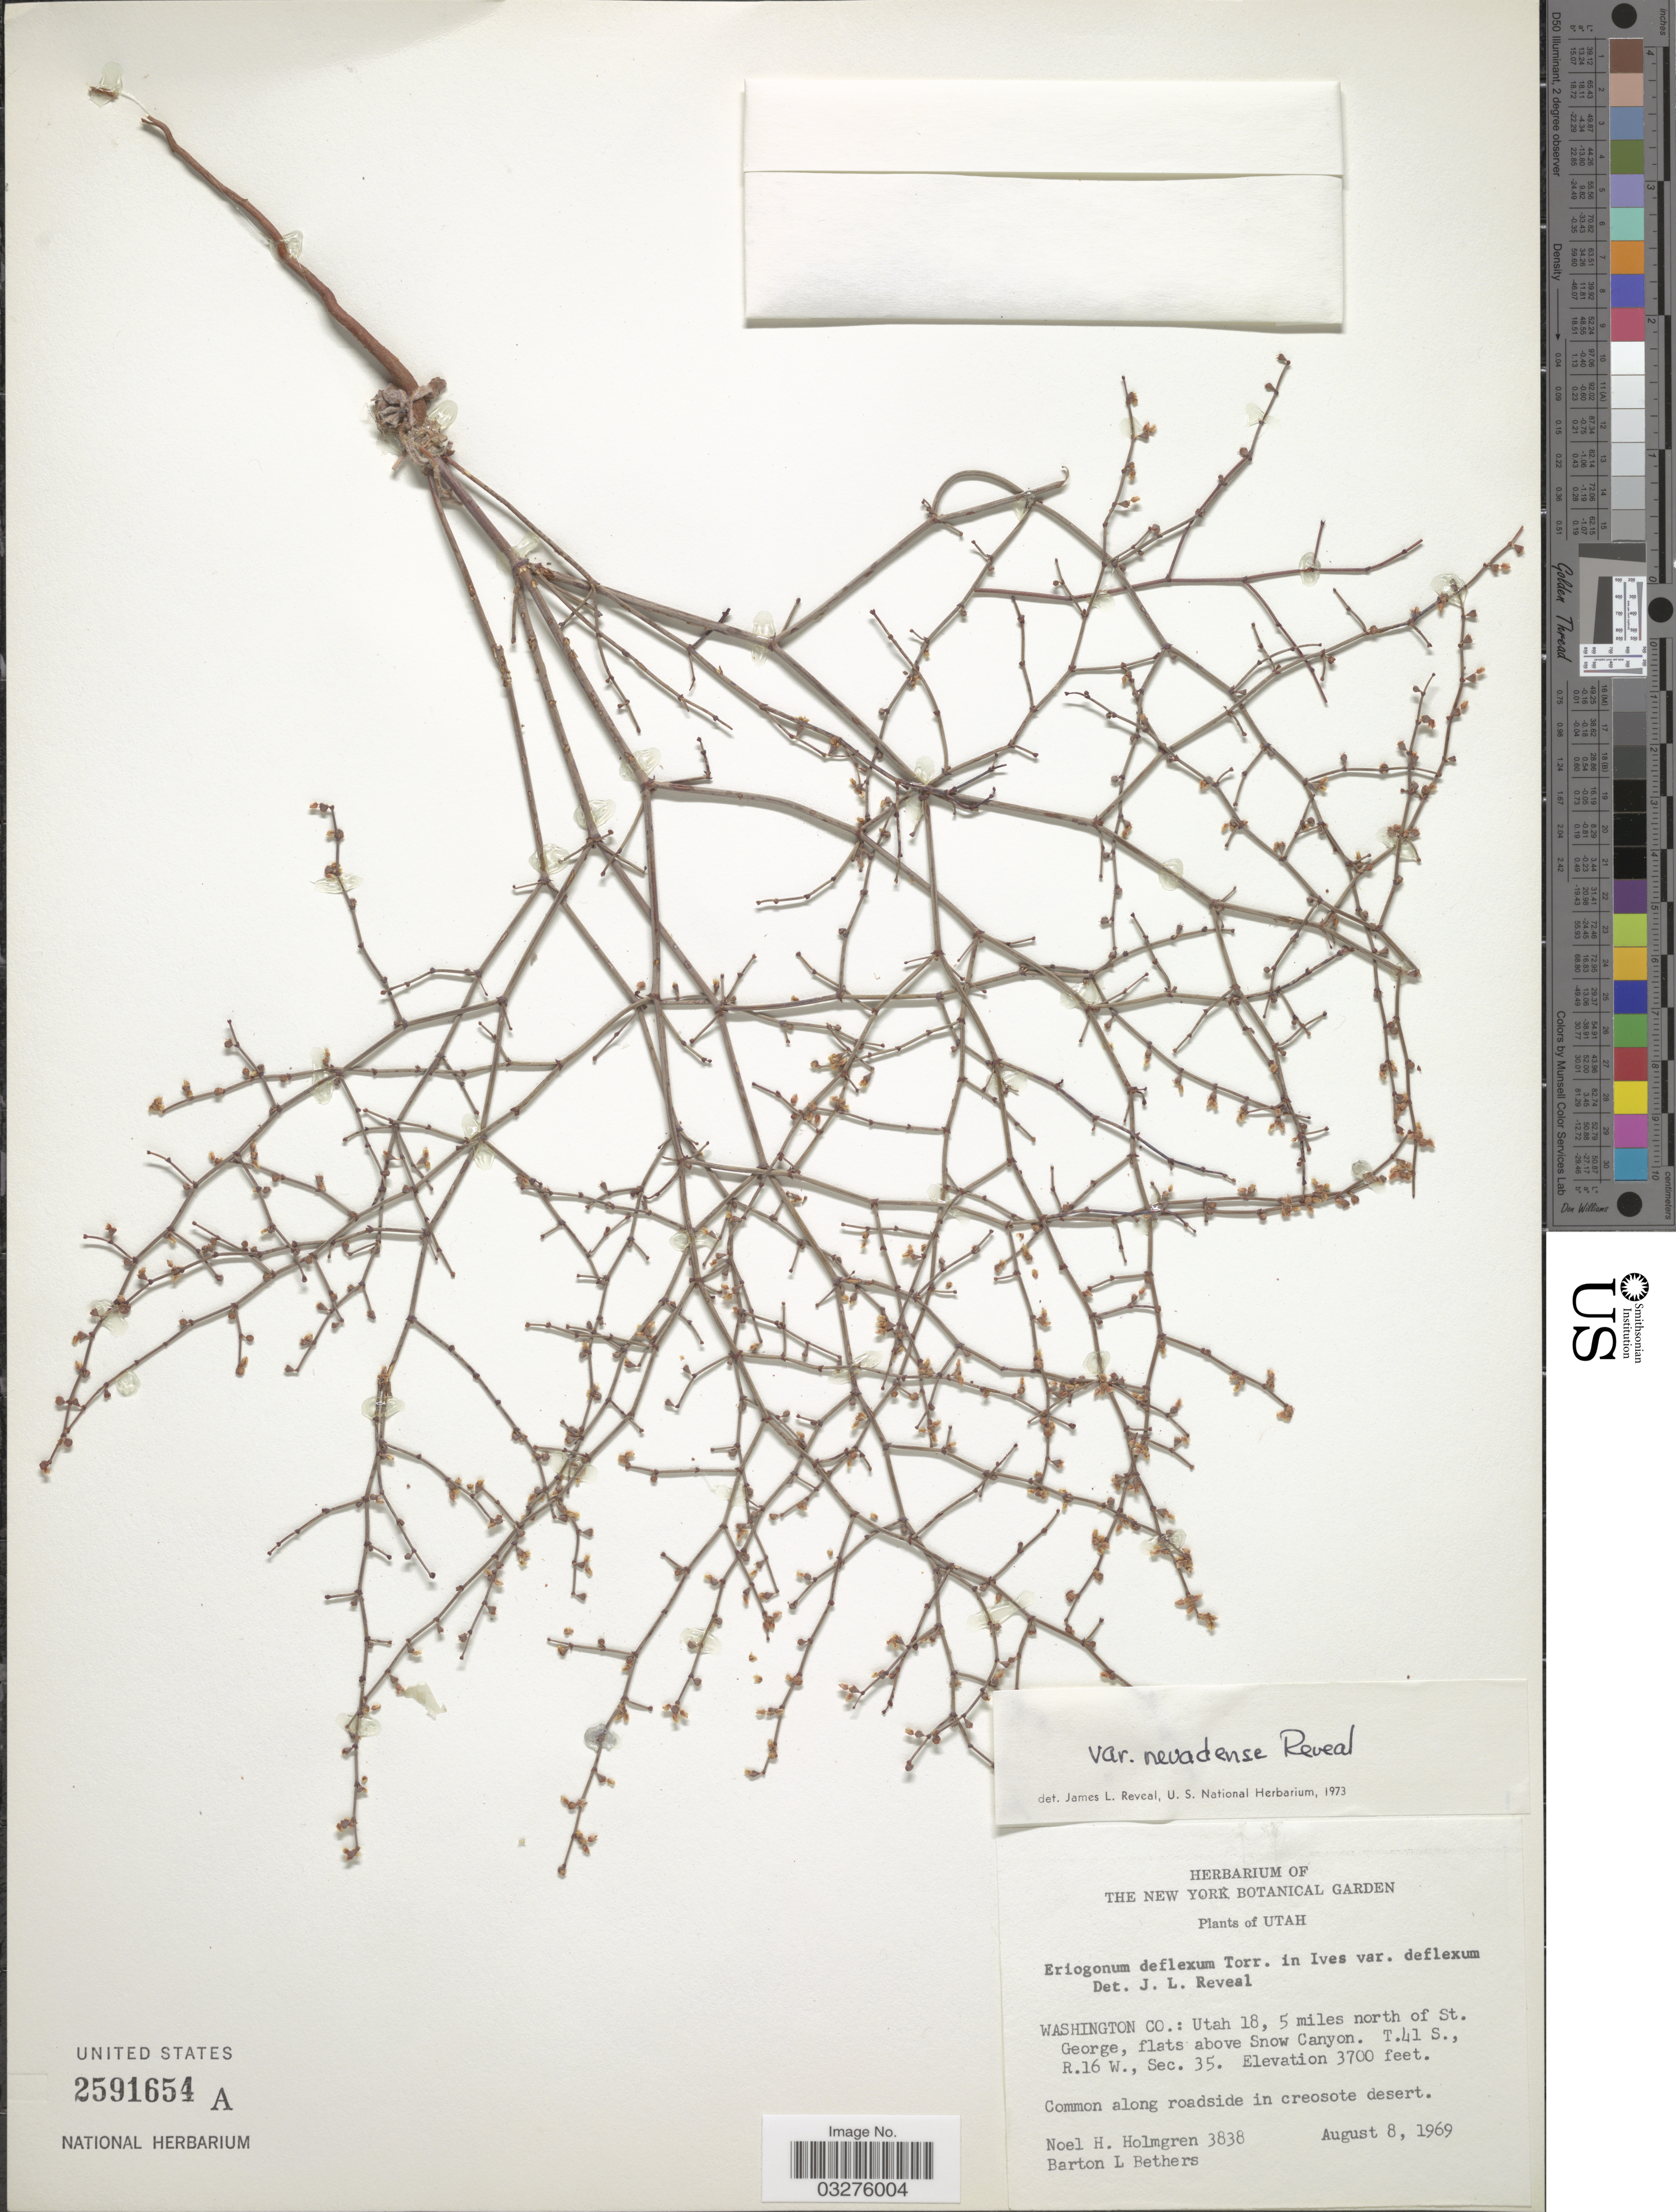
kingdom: Plantae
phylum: Tracheophyta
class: Magnoliopsida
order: Caryophyllales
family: Polygonaceae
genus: Eriogonum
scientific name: Eriogonum deflexum var. nevadense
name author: Reveal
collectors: N. H. Holmgren & B. Bethers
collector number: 3838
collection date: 1969-08-08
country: United States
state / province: Utah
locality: Washington Co.: Utah 18, 5 miles north of St. George, flats above Snow Canyon. T.41 S., R. 16 W., Sec. 35.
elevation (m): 1128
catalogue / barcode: US 2591654A